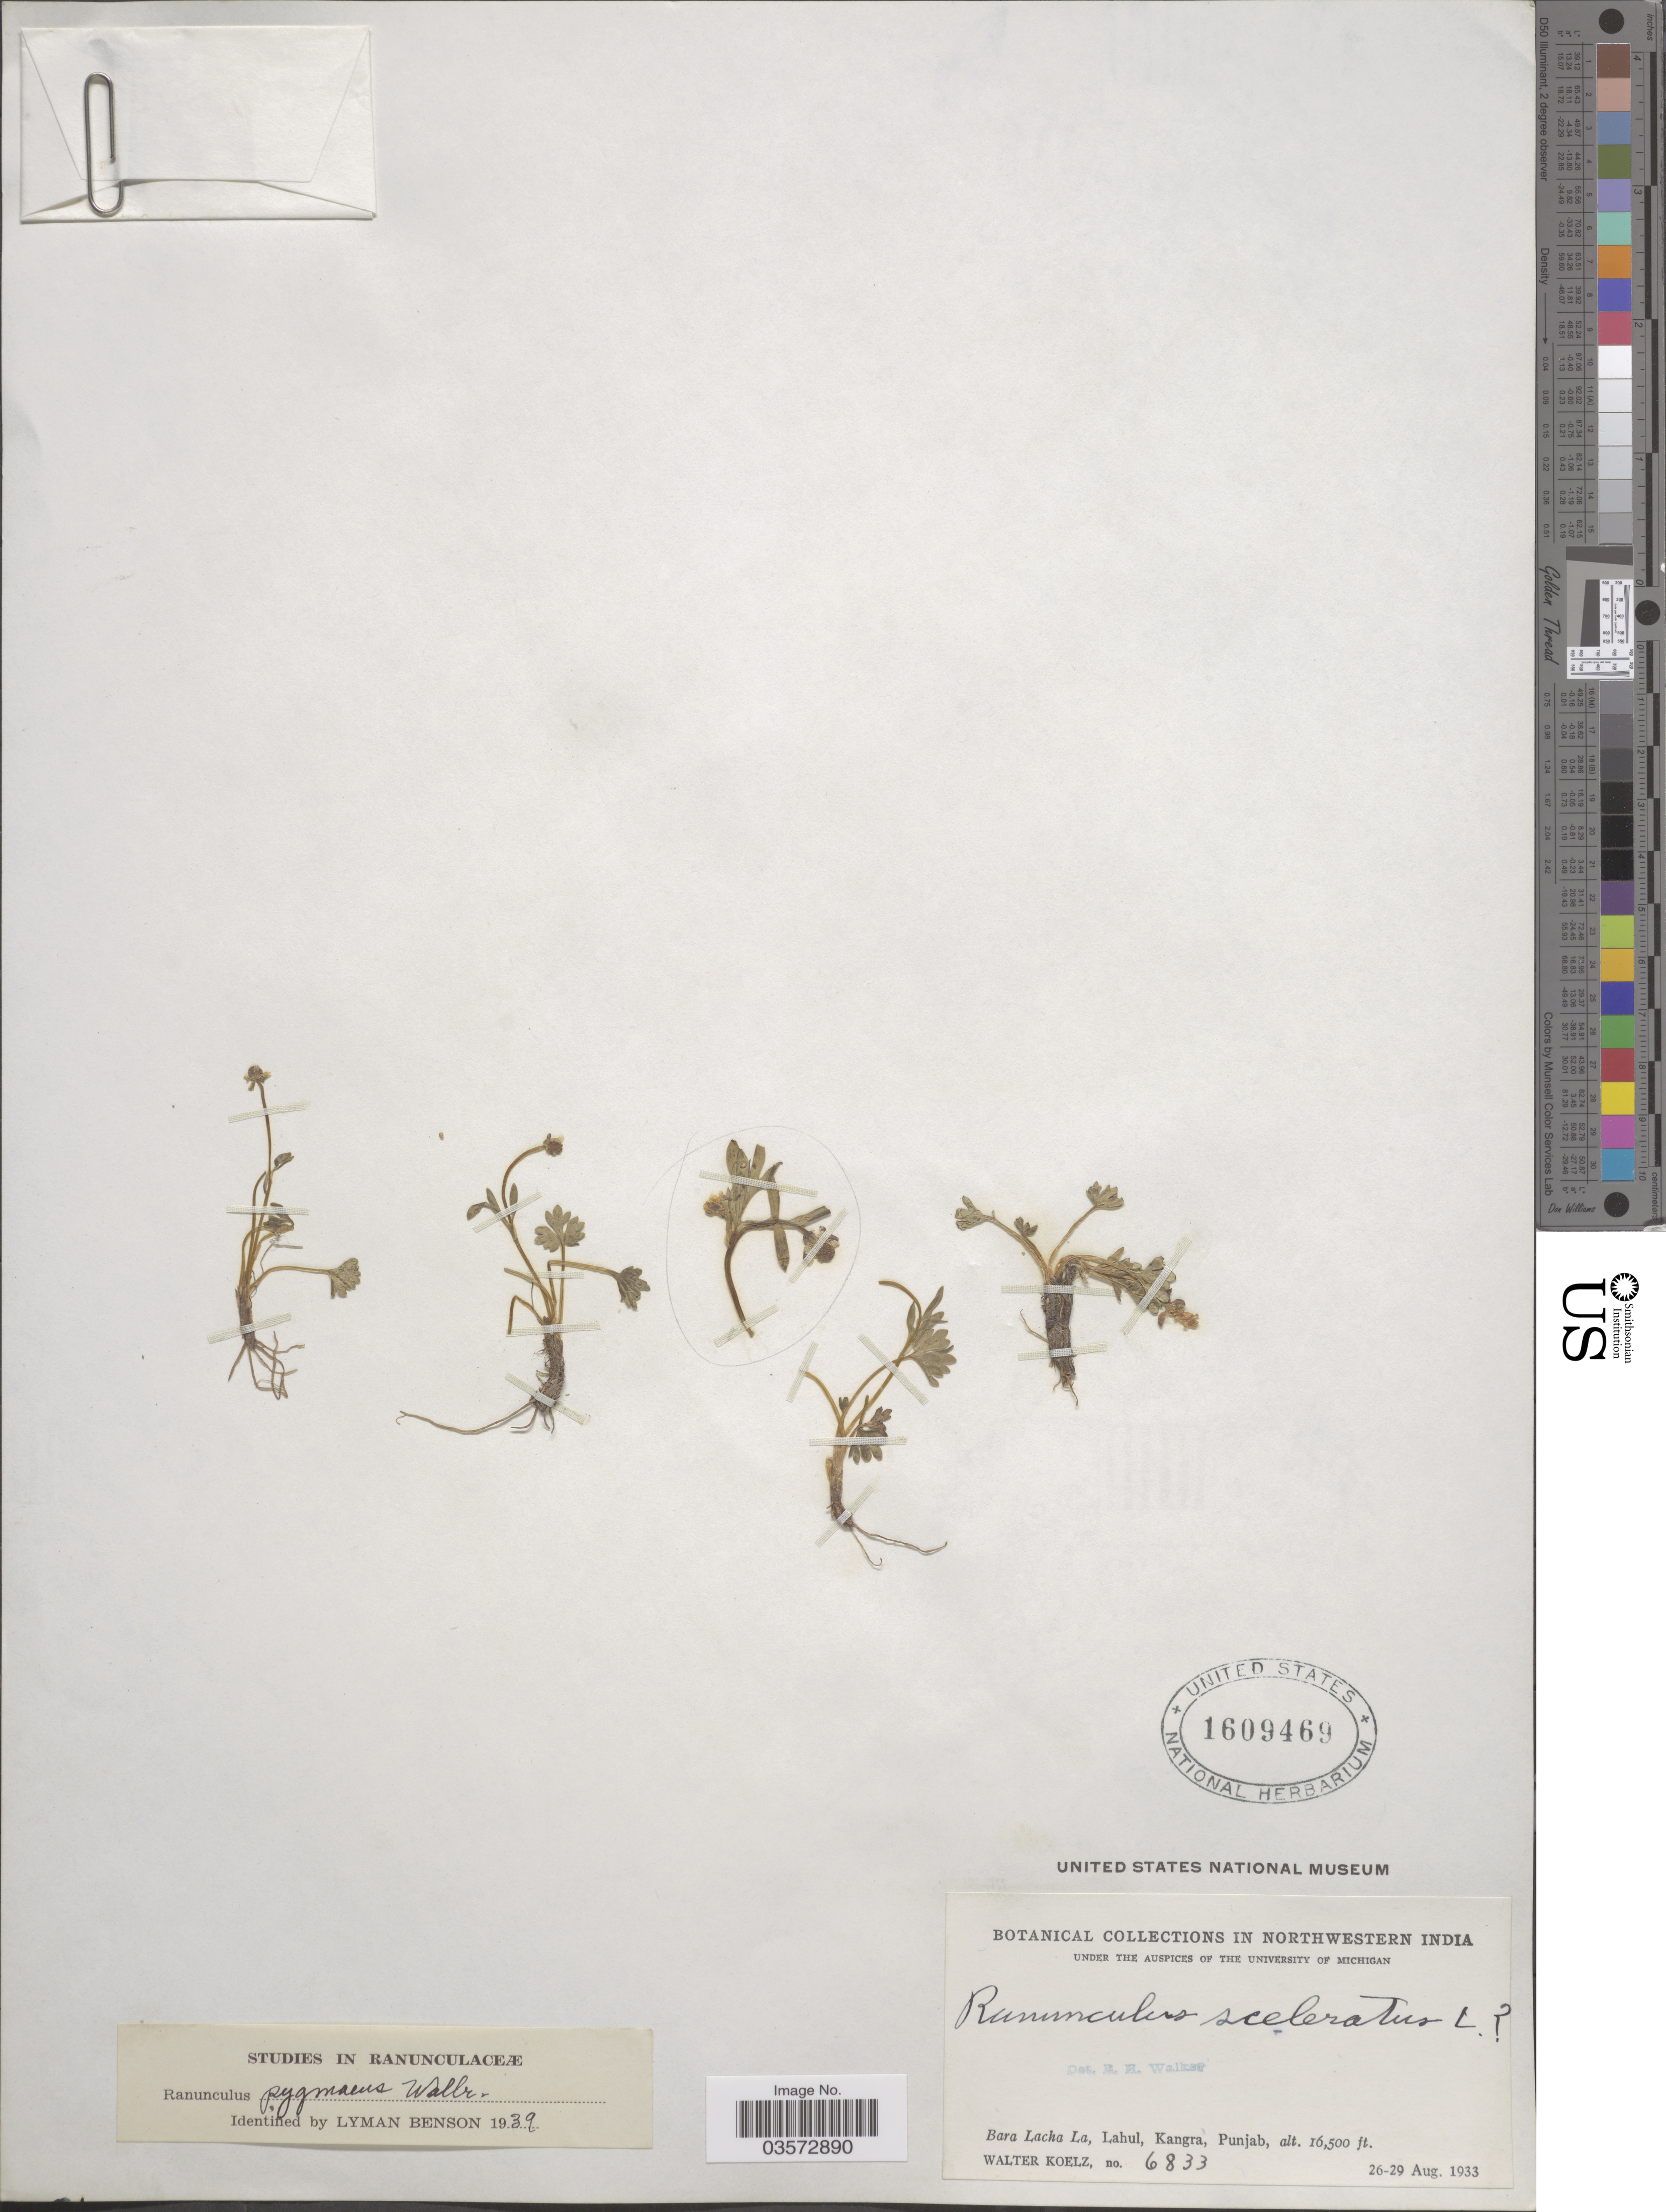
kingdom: Plantae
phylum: Tracheophyta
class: Magnoliopsida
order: Ranunculales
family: Ranunculaceae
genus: Ranunculus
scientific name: Ranunculus pygmaeus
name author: Wahlenb.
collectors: W. N. Koelz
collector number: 6833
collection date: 1933-08-26/1933-08-29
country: India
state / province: Punjab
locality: Northwestern India. Bara Lacha La, Lahul, Kangra, Punjab.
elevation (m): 5029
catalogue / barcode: US 1609469